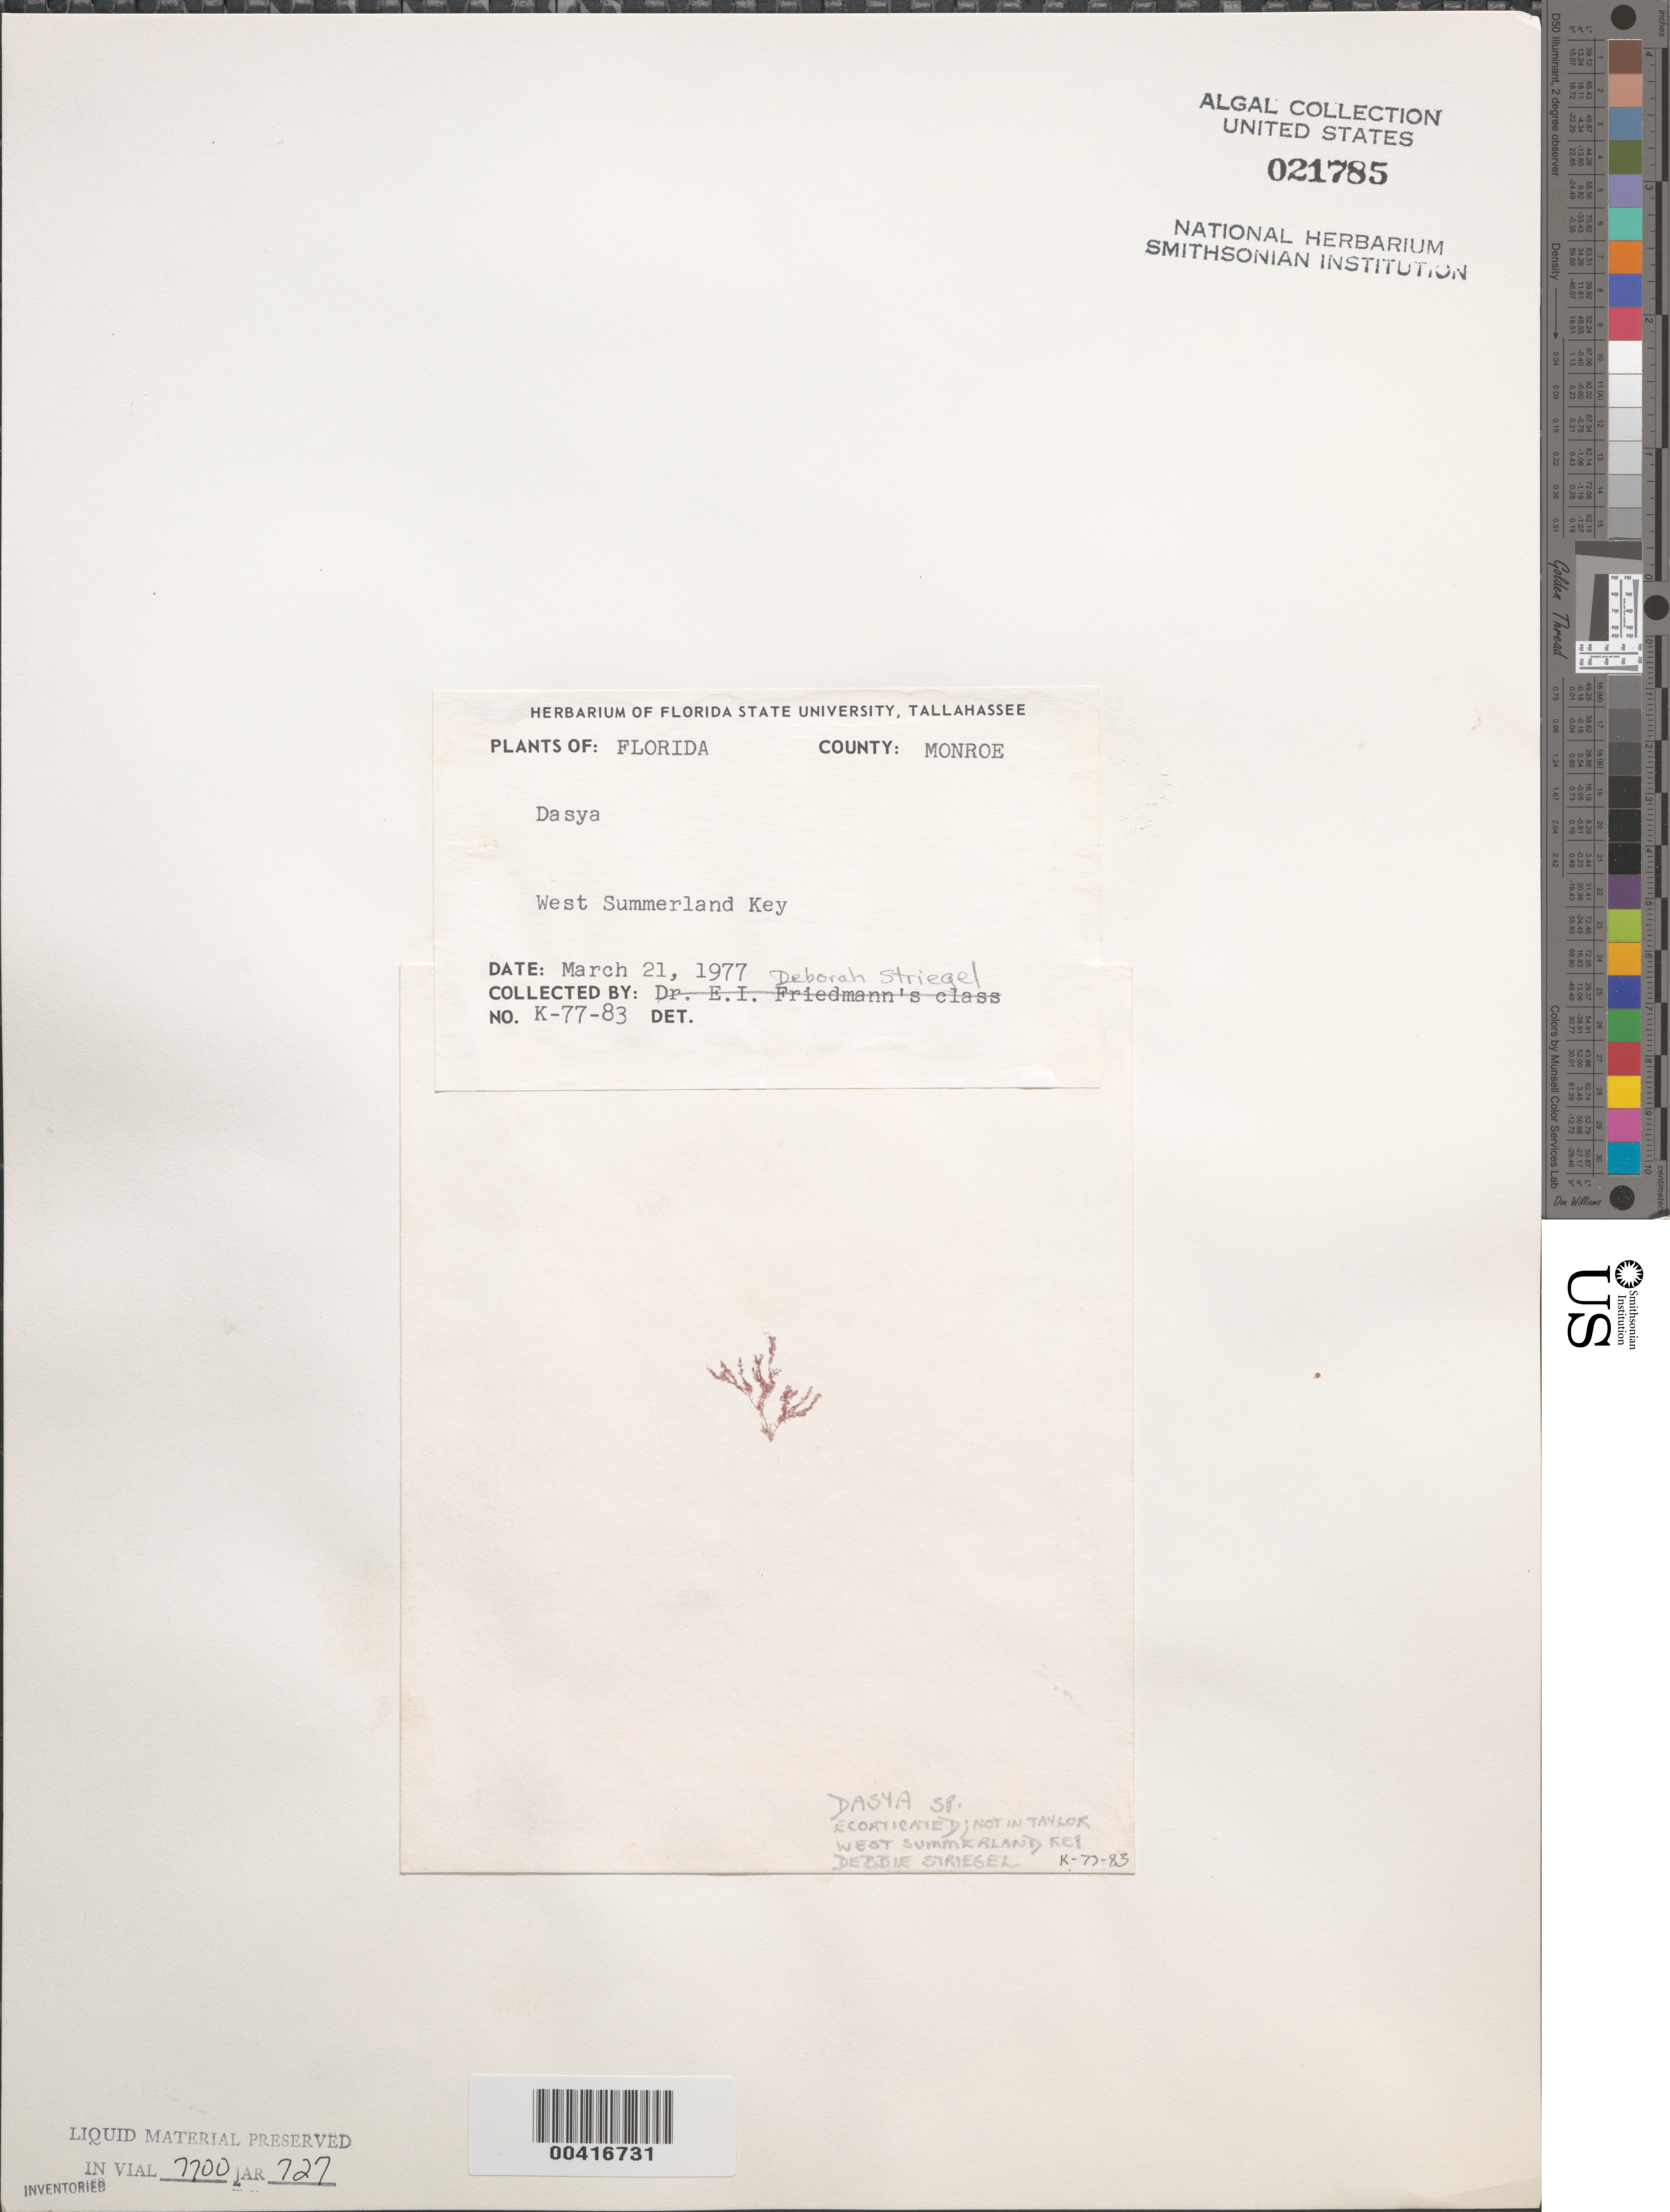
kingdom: Plantae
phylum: Rhodophyta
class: Florideophyceae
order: Ceramiales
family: Dasyaceae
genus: Dasya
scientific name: Dasya sp.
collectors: D. Striegel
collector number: K-77-83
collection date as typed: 21 Mar 1977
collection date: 1977-03-21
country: United States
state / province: Florida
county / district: Monroe County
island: West Summerland Key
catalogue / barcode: US 21785